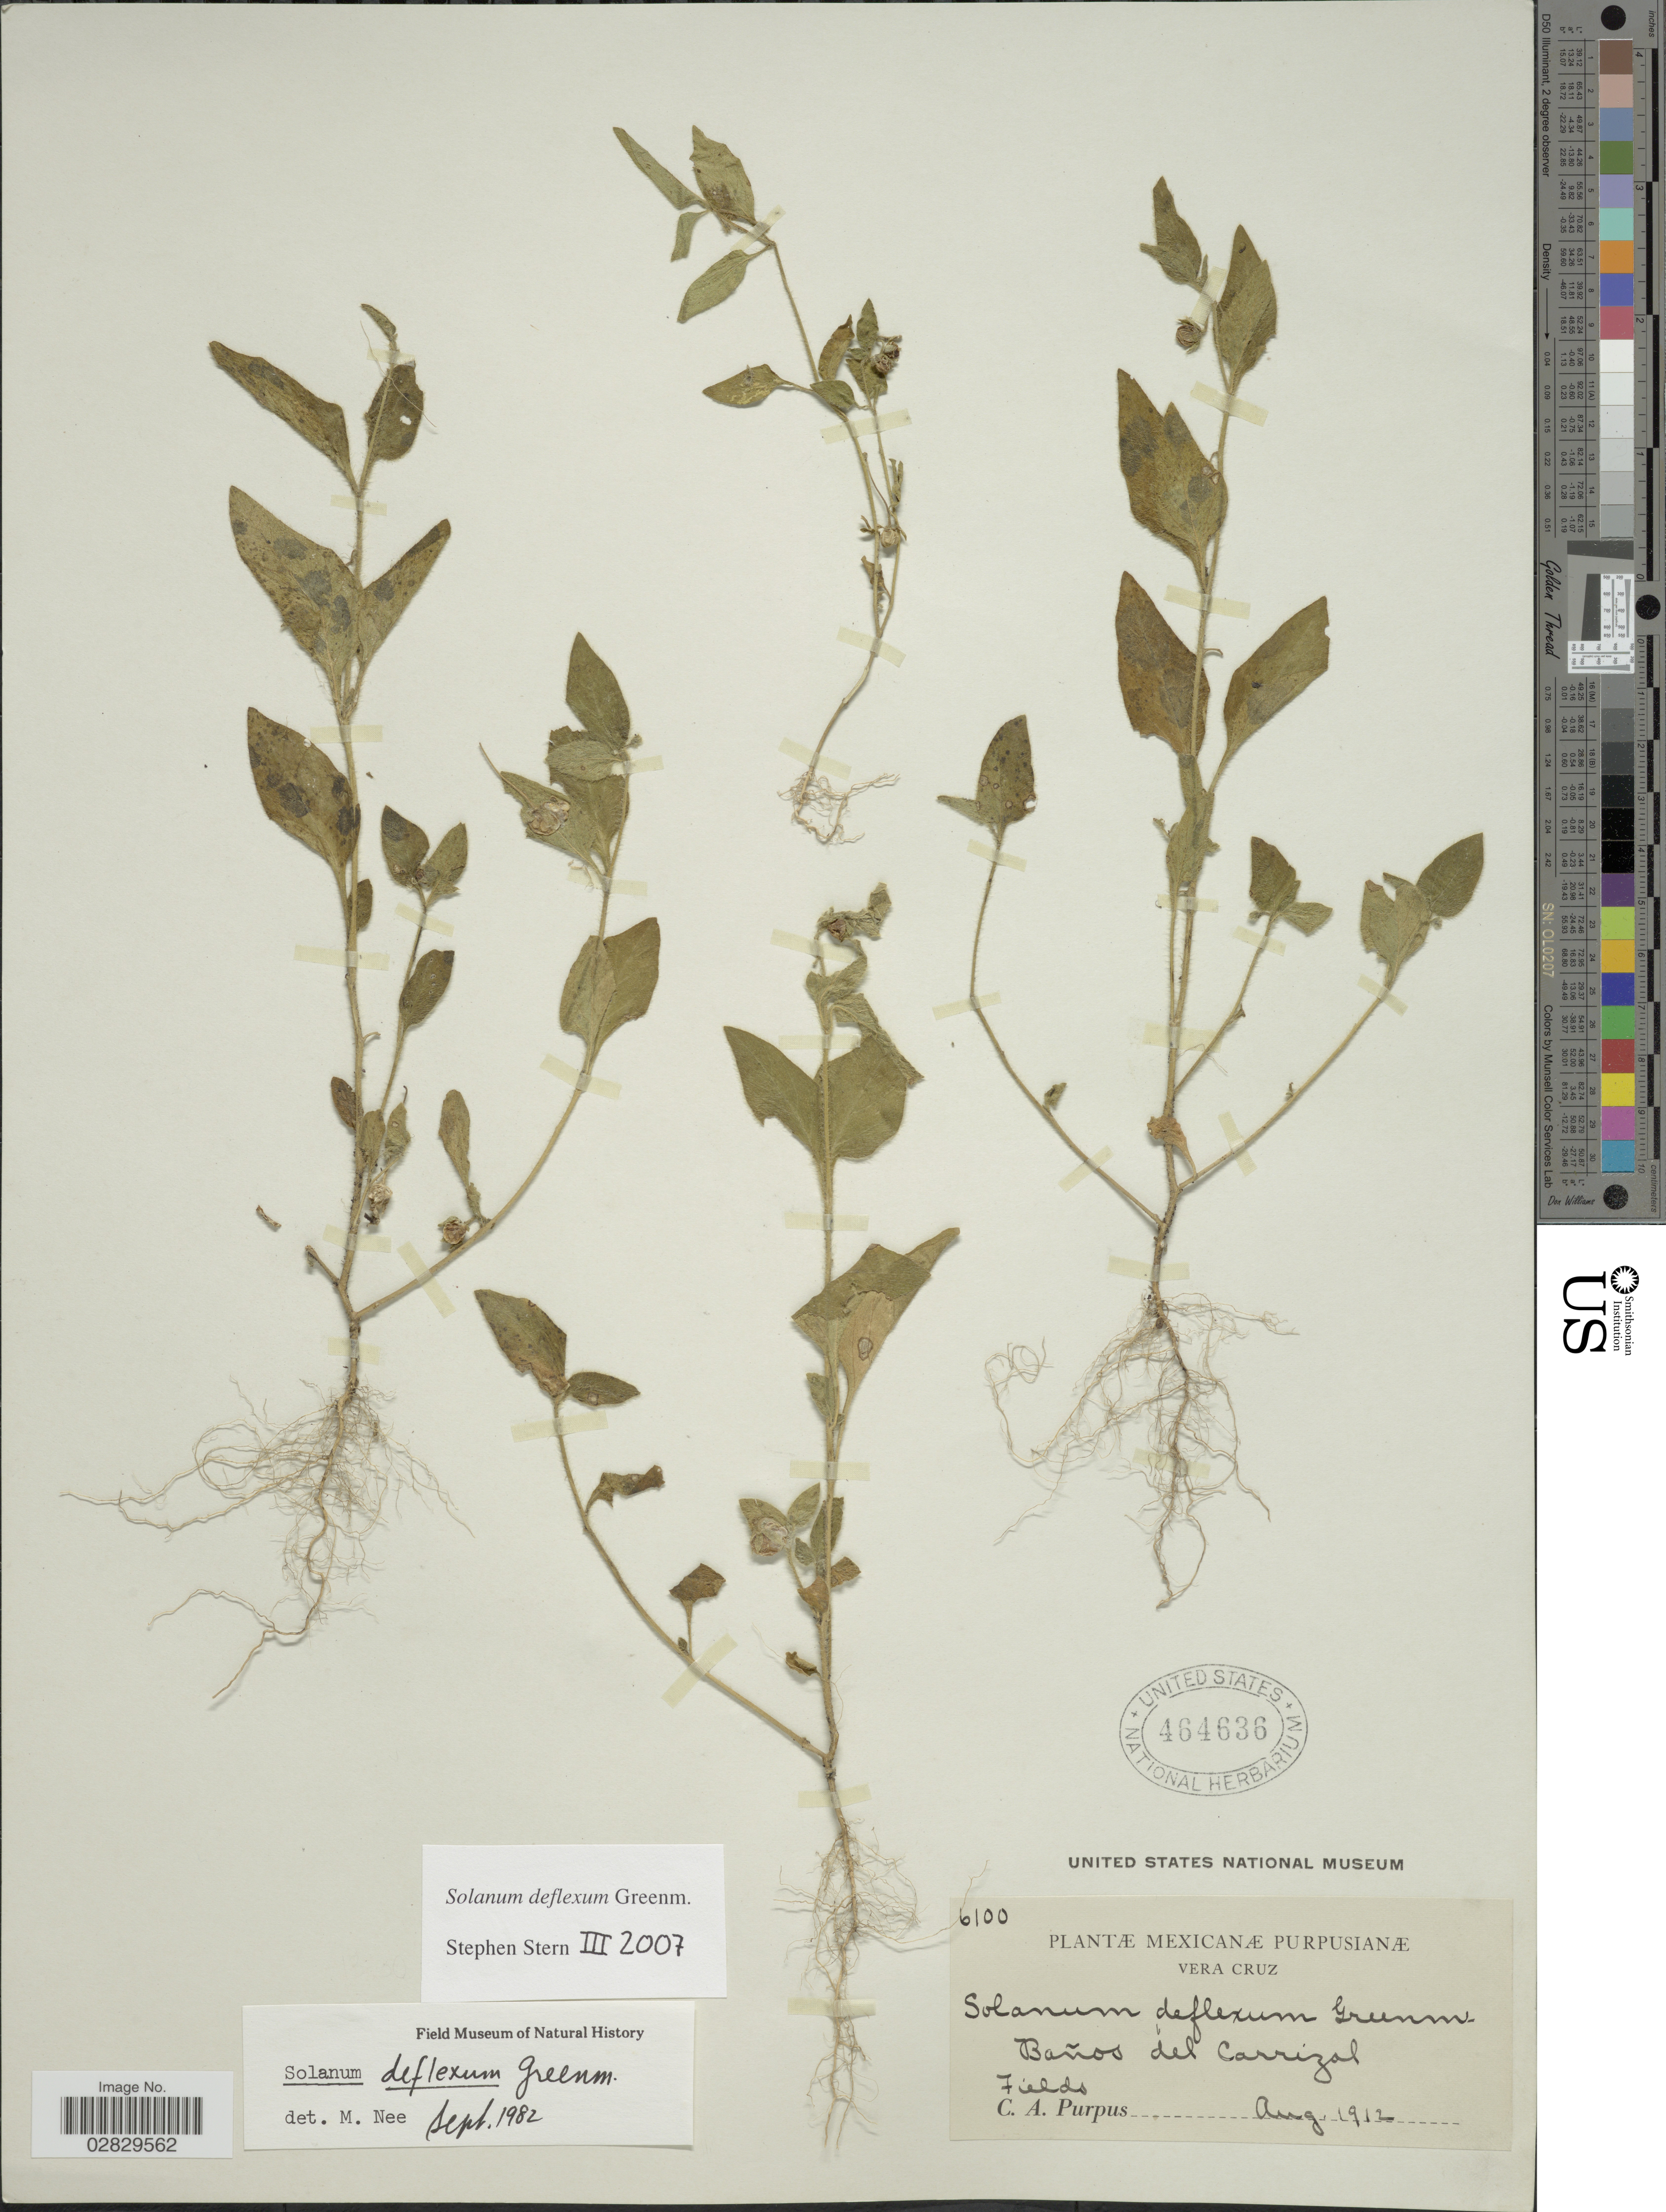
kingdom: Plantae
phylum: Tracheophyta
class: Magnoliopsida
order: Solanales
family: Solanaceae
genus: Solanum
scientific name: Solanum deflexum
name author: Greenm.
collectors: C. A. Purpus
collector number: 6100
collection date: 1912-08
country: Mexico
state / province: Veracruz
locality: Vera Cruz. Baños del Carrizal Fields.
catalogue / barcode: US 464636